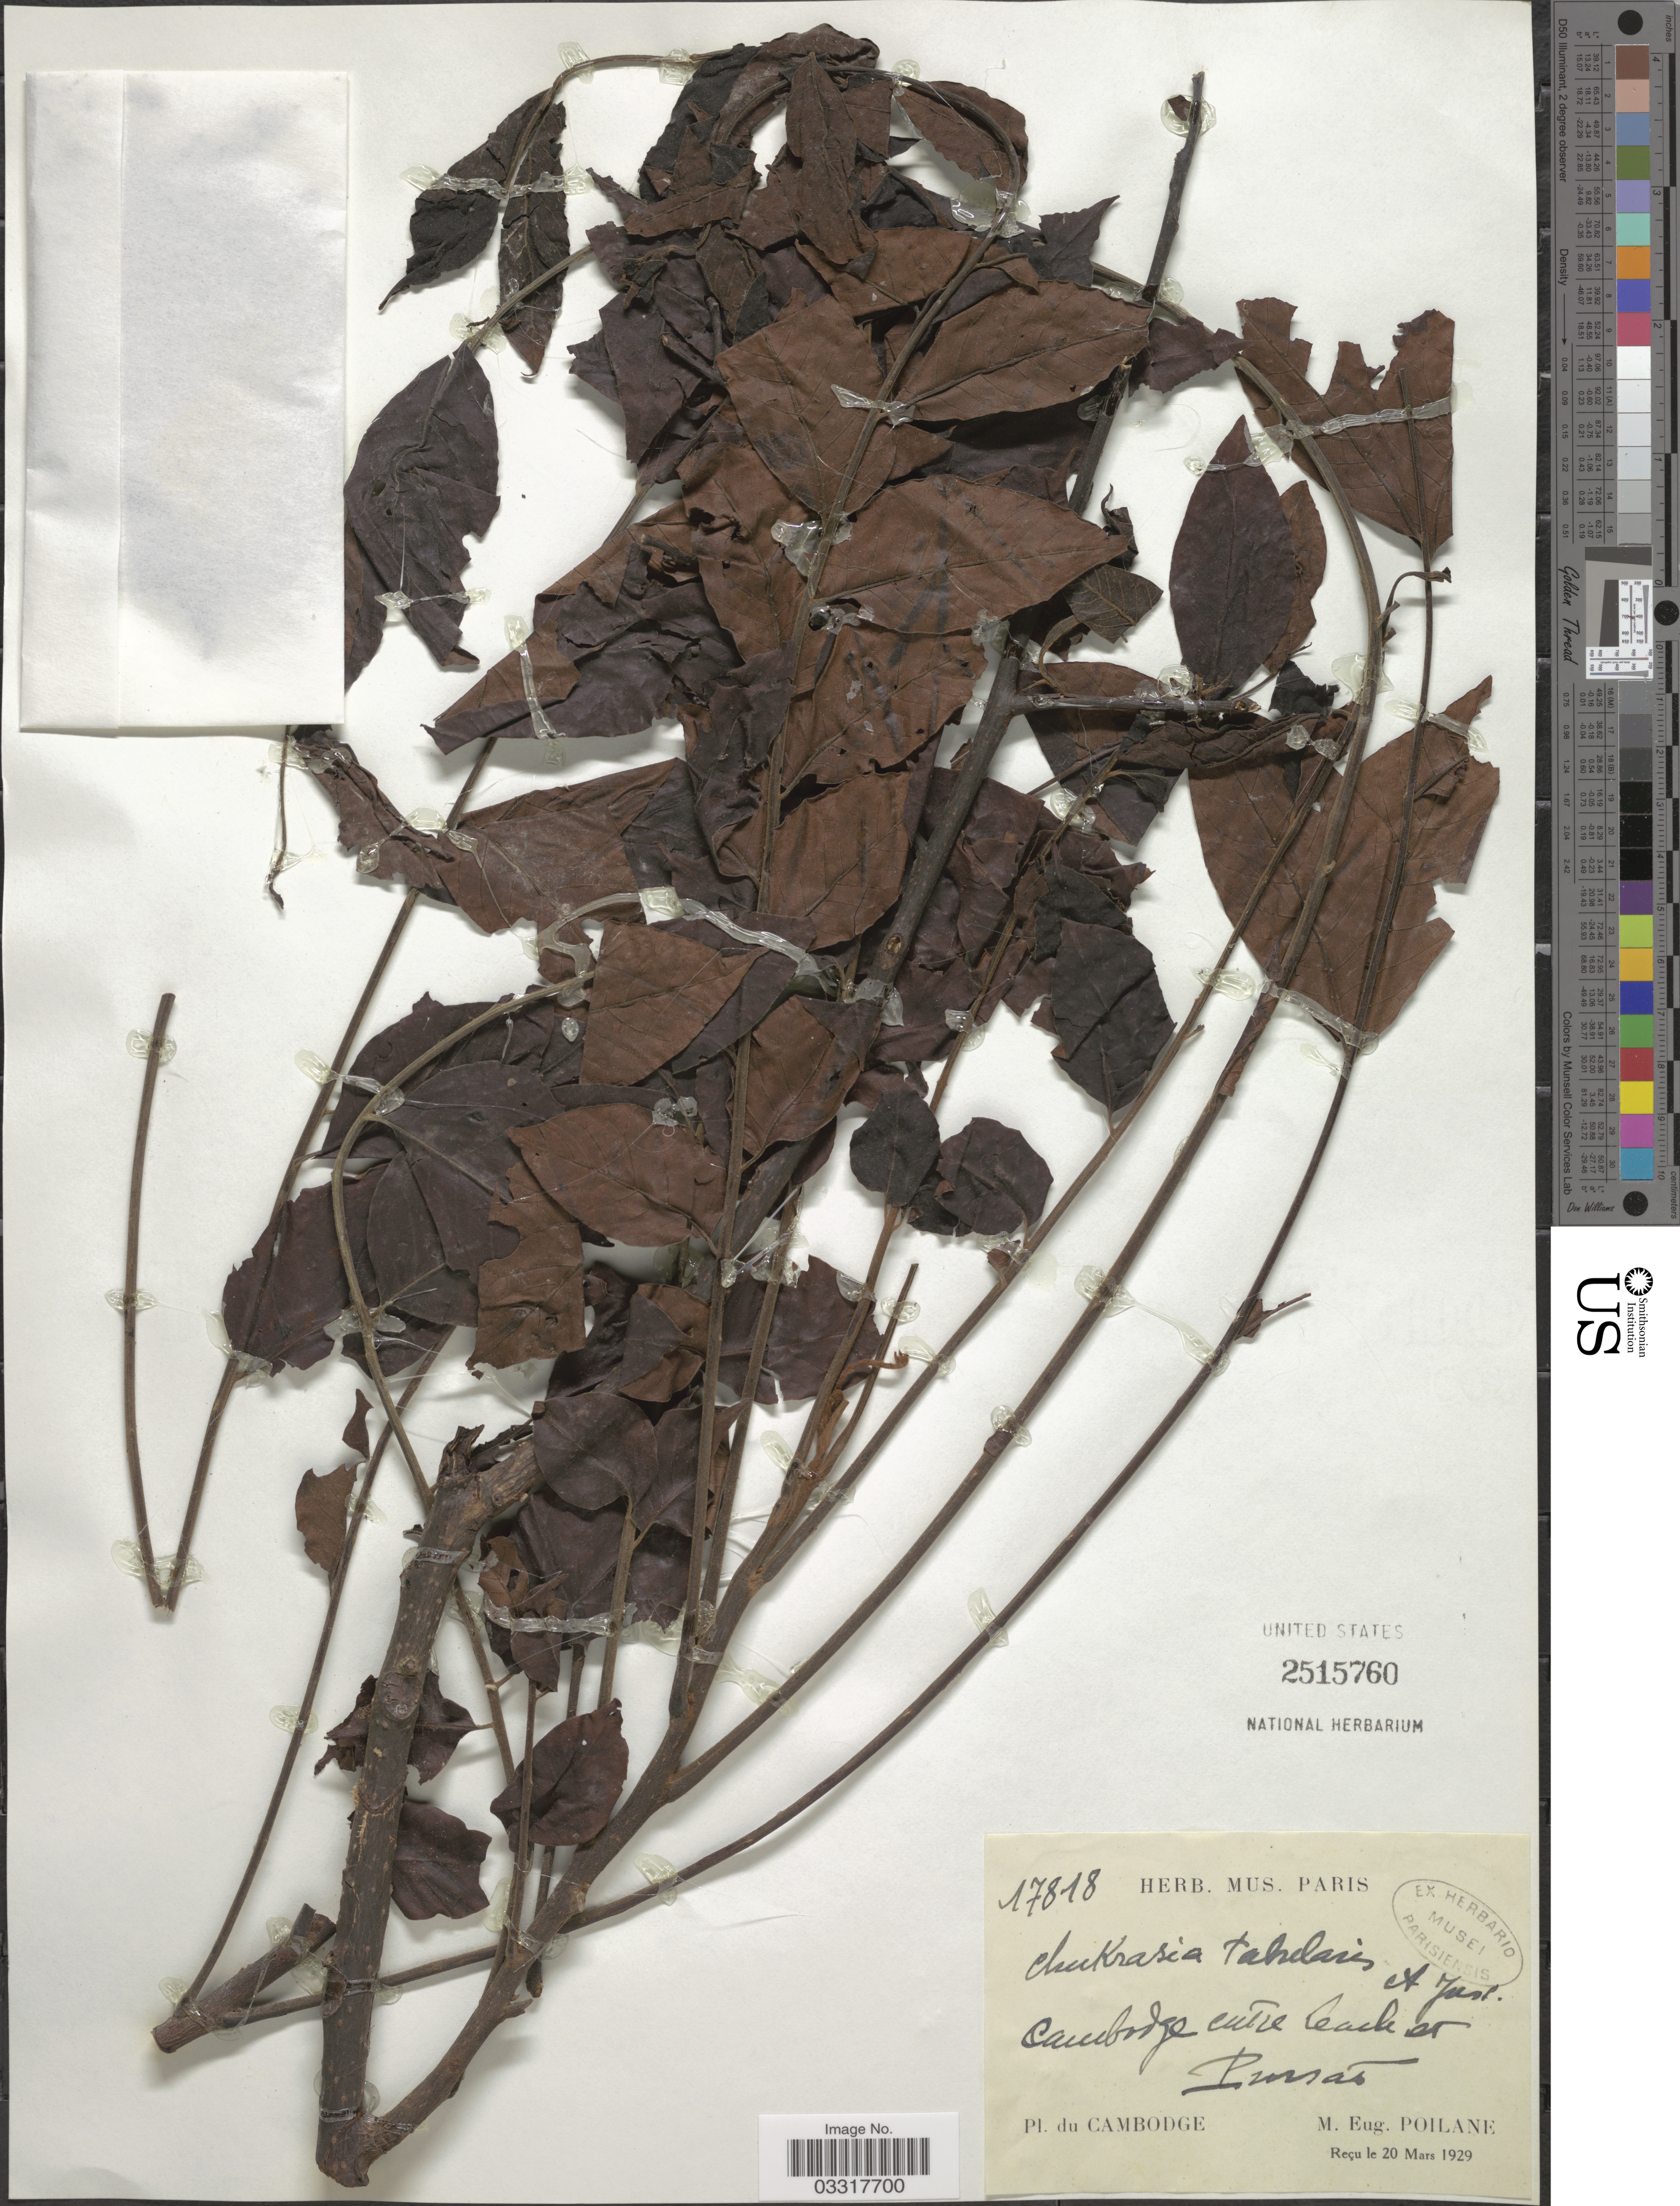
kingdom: Plantae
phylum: Tracheophyta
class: Magnoliopsida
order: Sapindales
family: Meliaceae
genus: Chukrasia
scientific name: Chukrasia tabularis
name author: A. Juss.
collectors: M. Poilane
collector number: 17818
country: Cambodia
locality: Cambodge entre [illegible text] et Pursat.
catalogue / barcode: US 2515760